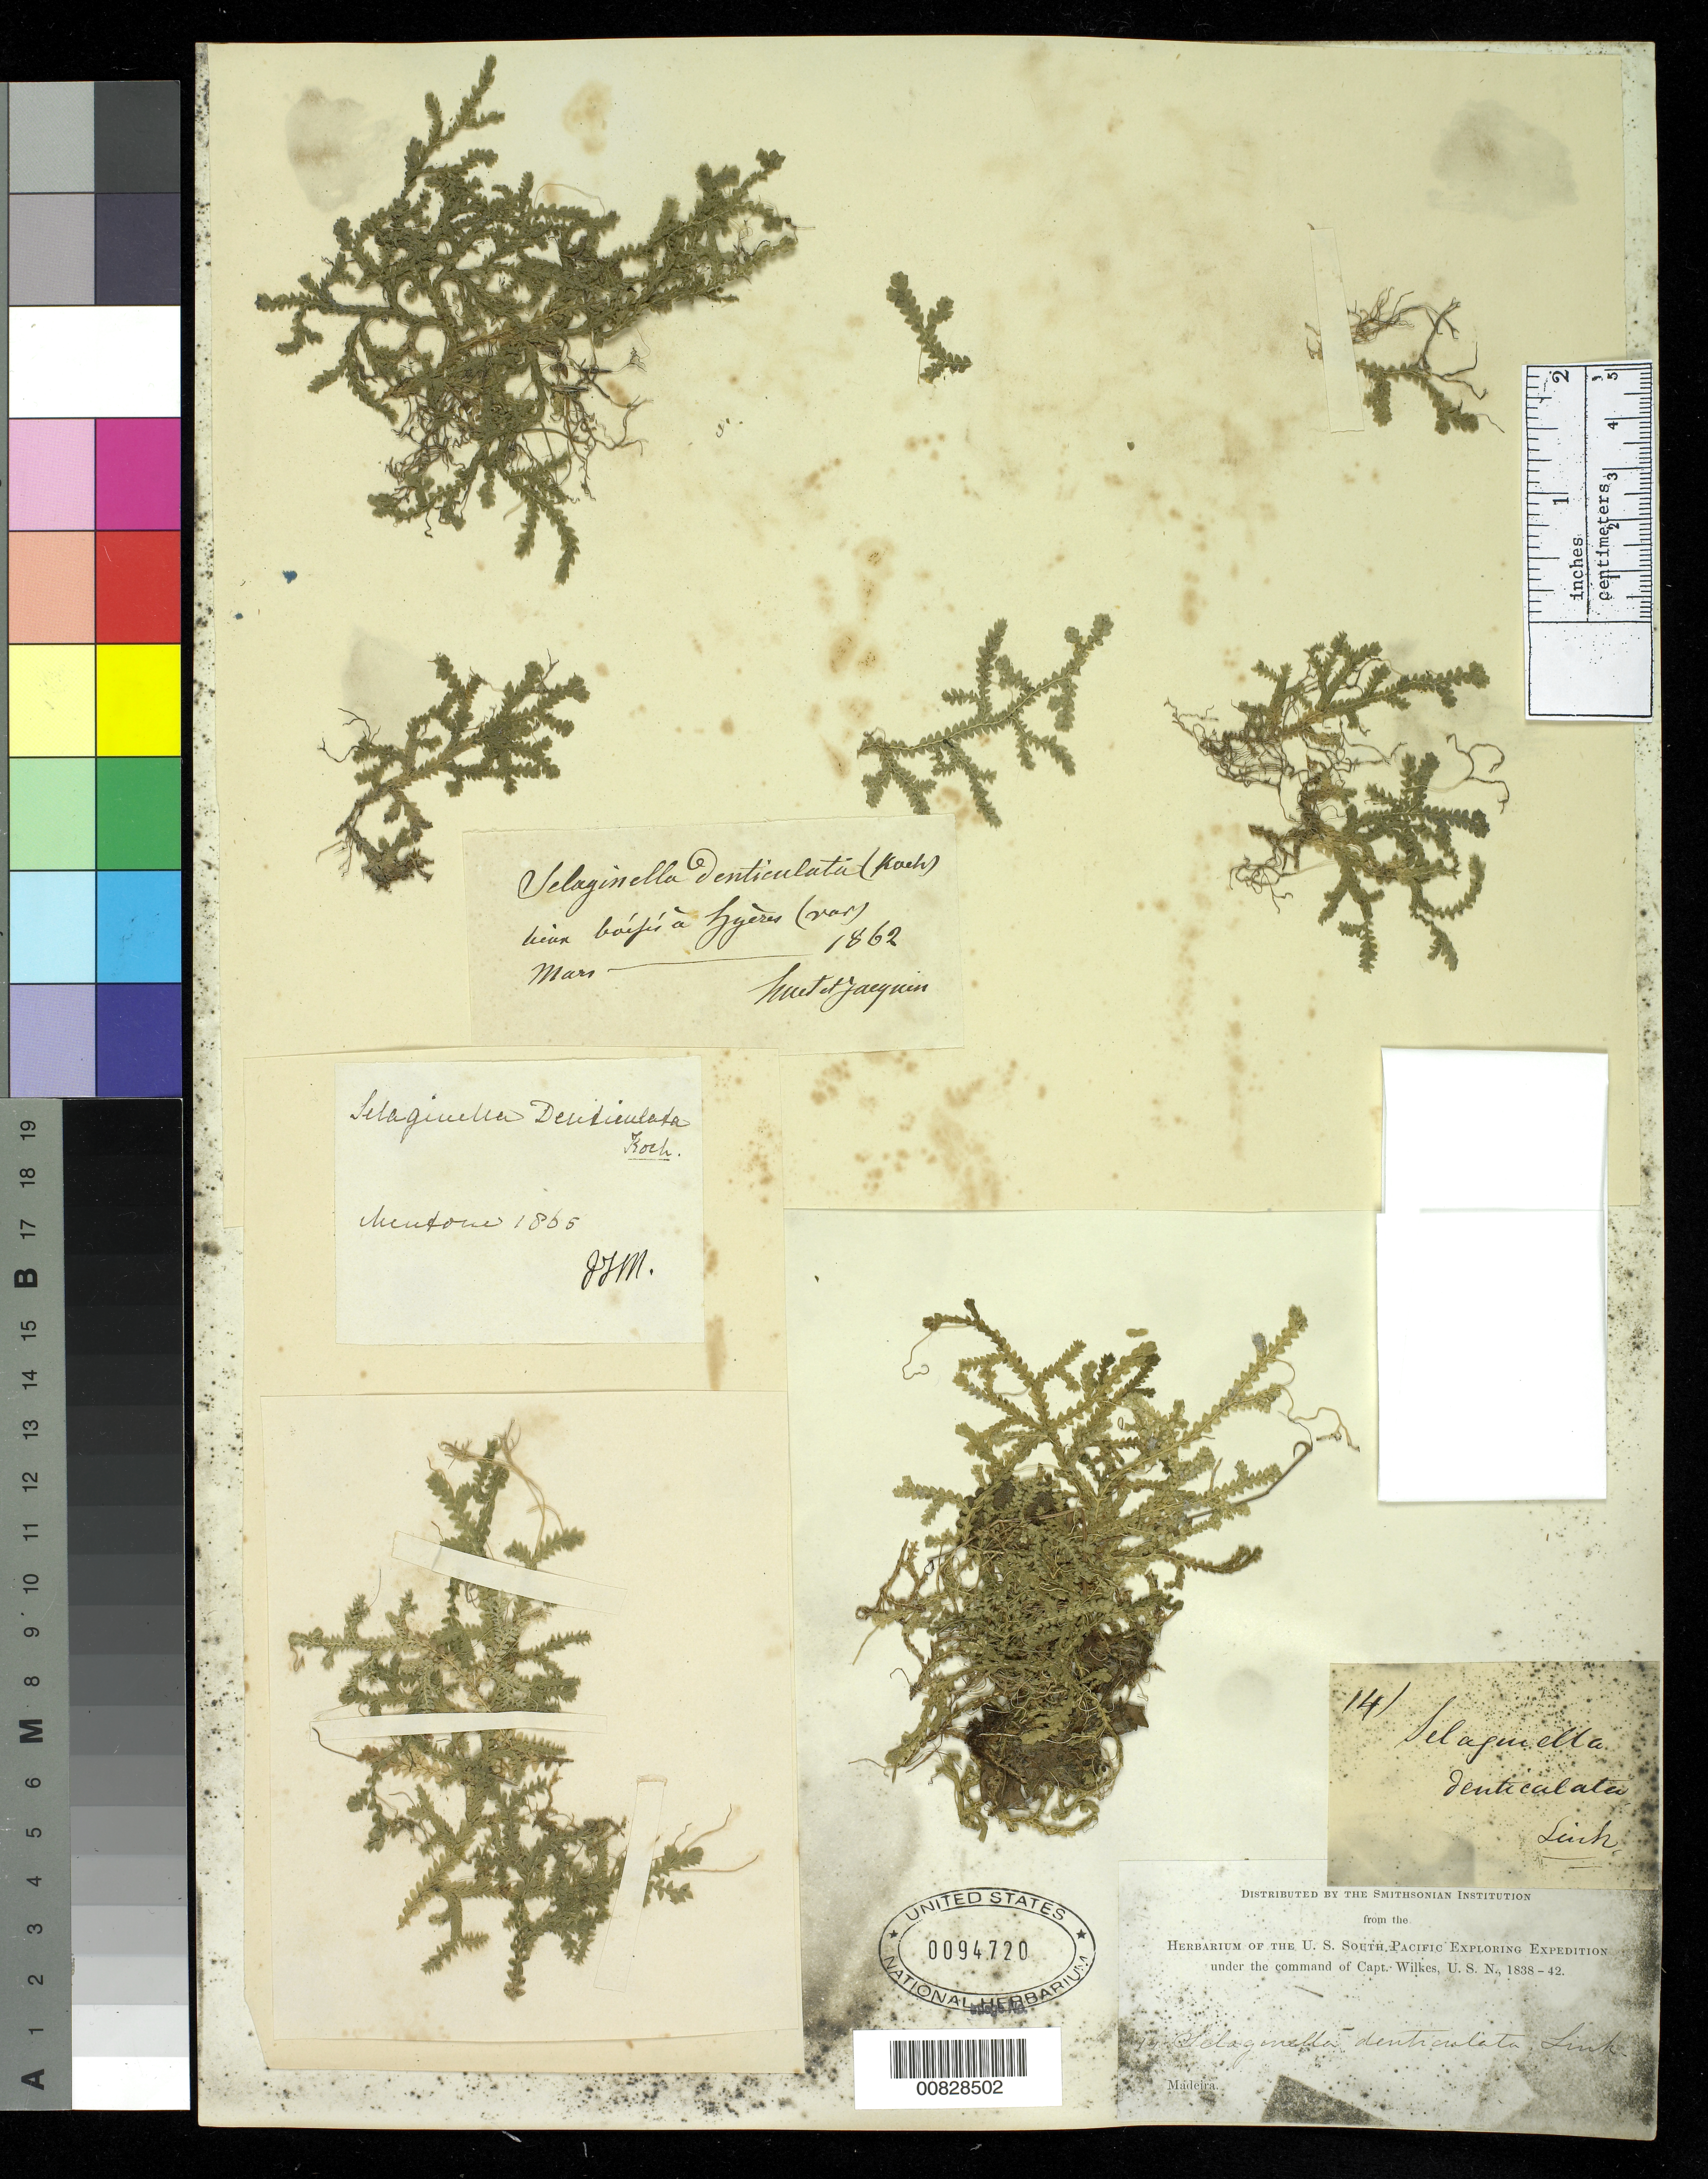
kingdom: Plantae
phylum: Tracheophyta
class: Lycopodiopsida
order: Selaginellales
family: Selaginellaceae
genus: Selaginella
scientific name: Selaginella denticulata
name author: (L.) Spring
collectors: Wilkes Explor. Exped.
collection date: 1838/1842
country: Portugal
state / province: Madeira (Aut. Reg.)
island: Madeira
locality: Funchal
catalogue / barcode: US 94720